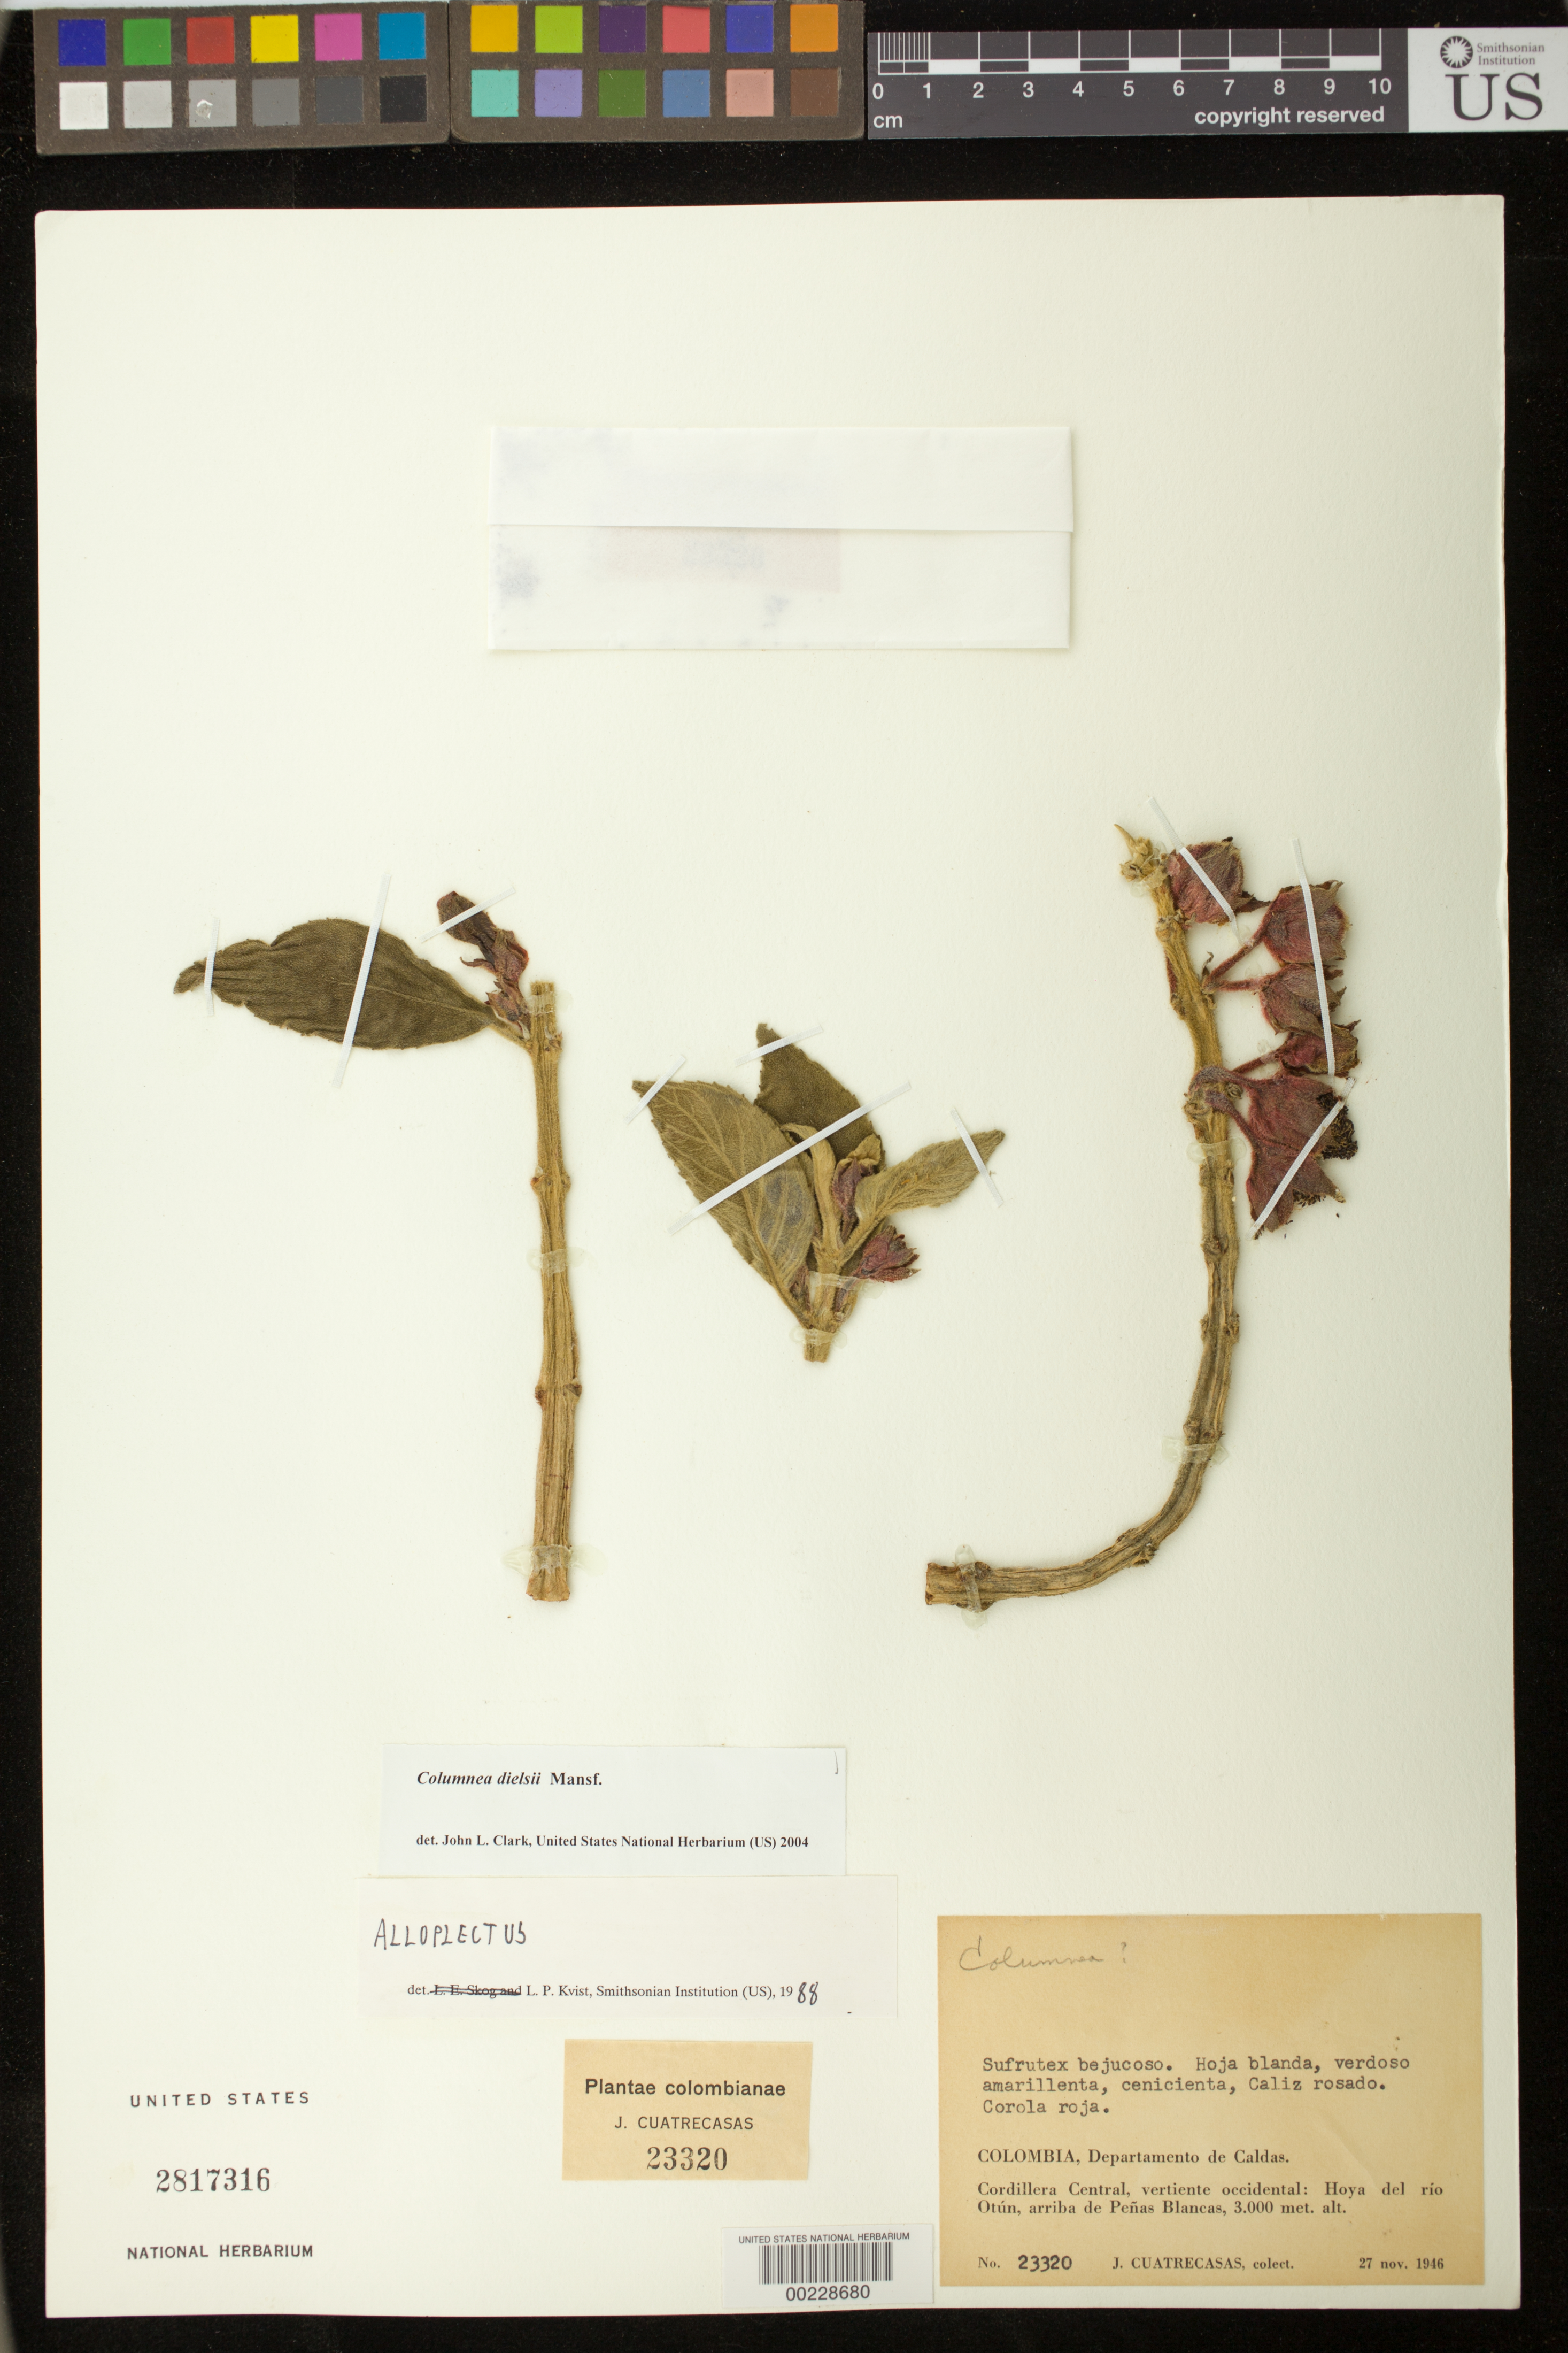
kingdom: Plantae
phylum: Tracheophyta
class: Magnoliopsida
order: Lamiales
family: Gesneriaceae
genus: Columnea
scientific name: Columnea dielsii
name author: Mansf.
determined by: Clark, J. L., (SEL), The Marie Selby Botanical Garden (UNITED STATES)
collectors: J. Cuatrecasas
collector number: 23320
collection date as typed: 27 Nov 1946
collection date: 1946-11-27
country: Colombia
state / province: Caldas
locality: Cordillera Central, vertiente occidental: Hoya del rio Otún, arriba de Peñas Blancas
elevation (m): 3000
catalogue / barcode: US 2817316